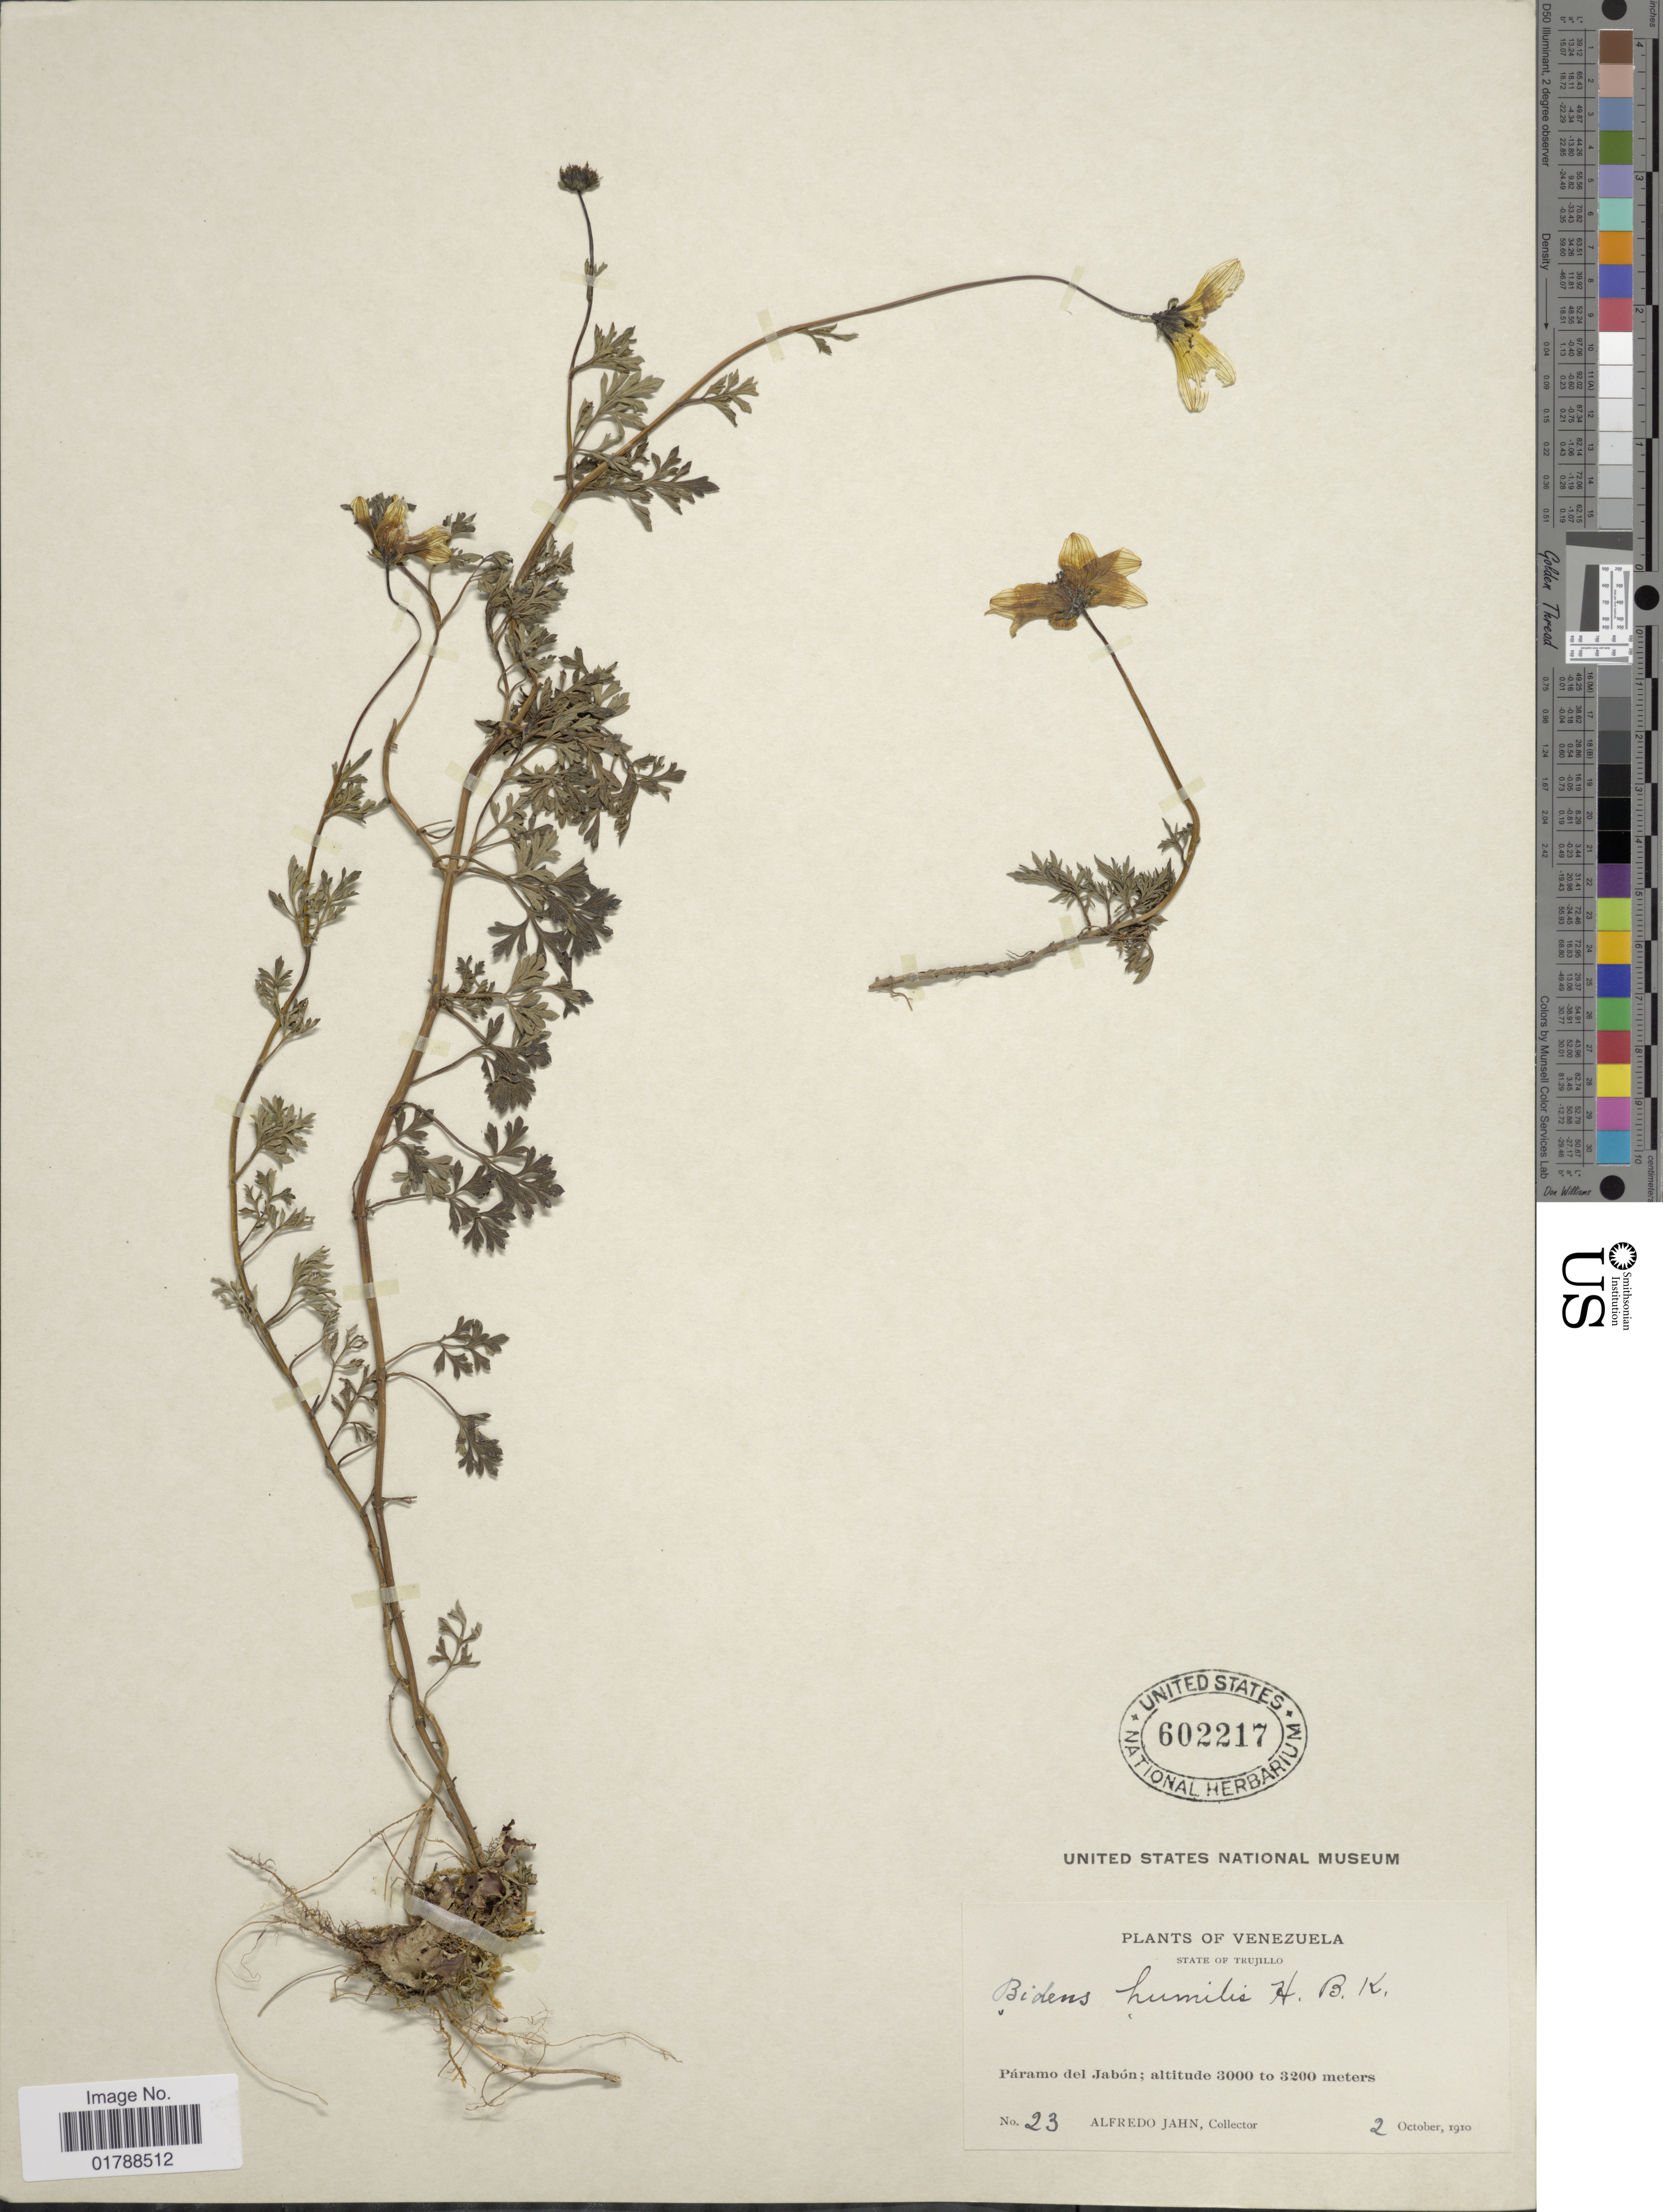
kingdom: Plantae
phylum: Tracheophyta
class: Magnoliopsida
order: Asterales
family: Asteraceae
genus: Bidens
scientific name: Bidens humilis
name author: Kunth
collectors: A. Jahn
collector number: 23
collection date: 1910-10-02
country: Venezuela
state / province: Trujillo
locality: Páramo del Jabón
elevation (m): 3000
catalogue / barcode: US 602217